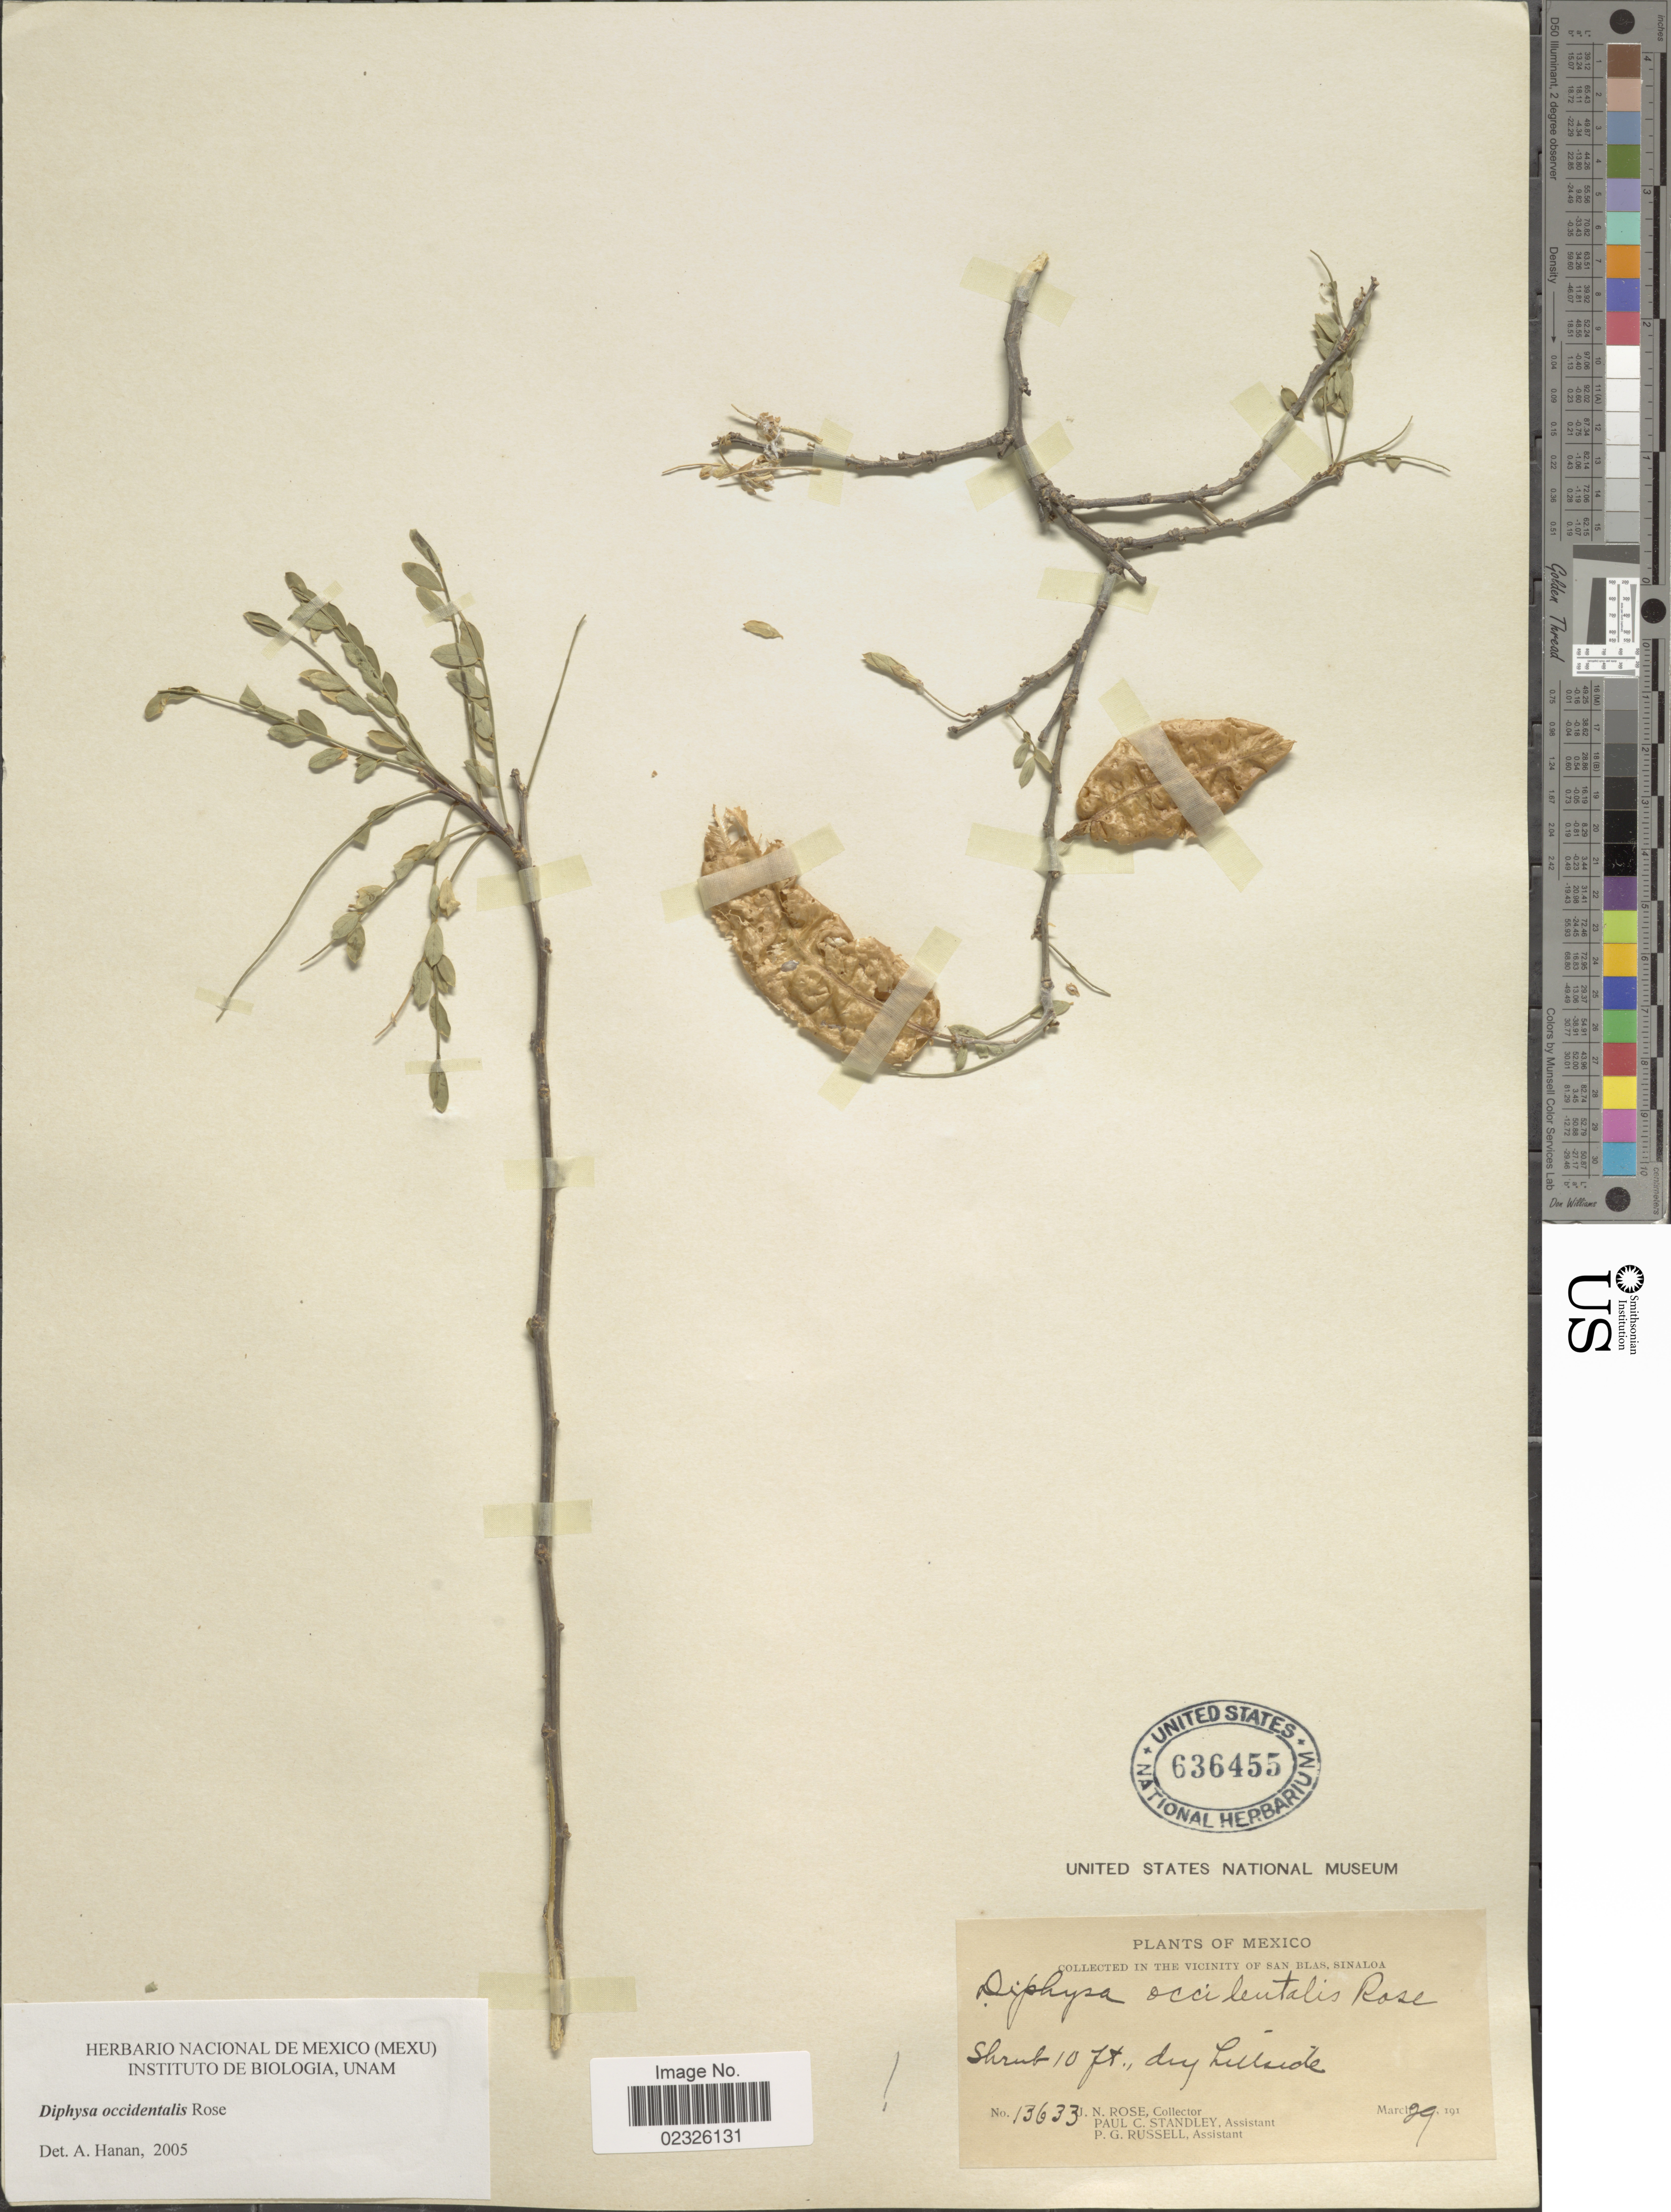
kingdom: Plantae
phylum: Tracheophyta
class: Magnoliopsida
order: Fabales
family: Fabaceae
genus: Diphysa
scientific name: Diphysa occidentalis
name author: Rose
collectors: J. N. Rose, P. C. Standley & P. G. Russell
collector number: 13633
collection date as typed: Transcribed d/m/y: 29/3/191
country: Mexico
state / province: Sinaloa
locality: In the Vicinity of San Blas, dry hillside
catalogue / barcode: US 636455